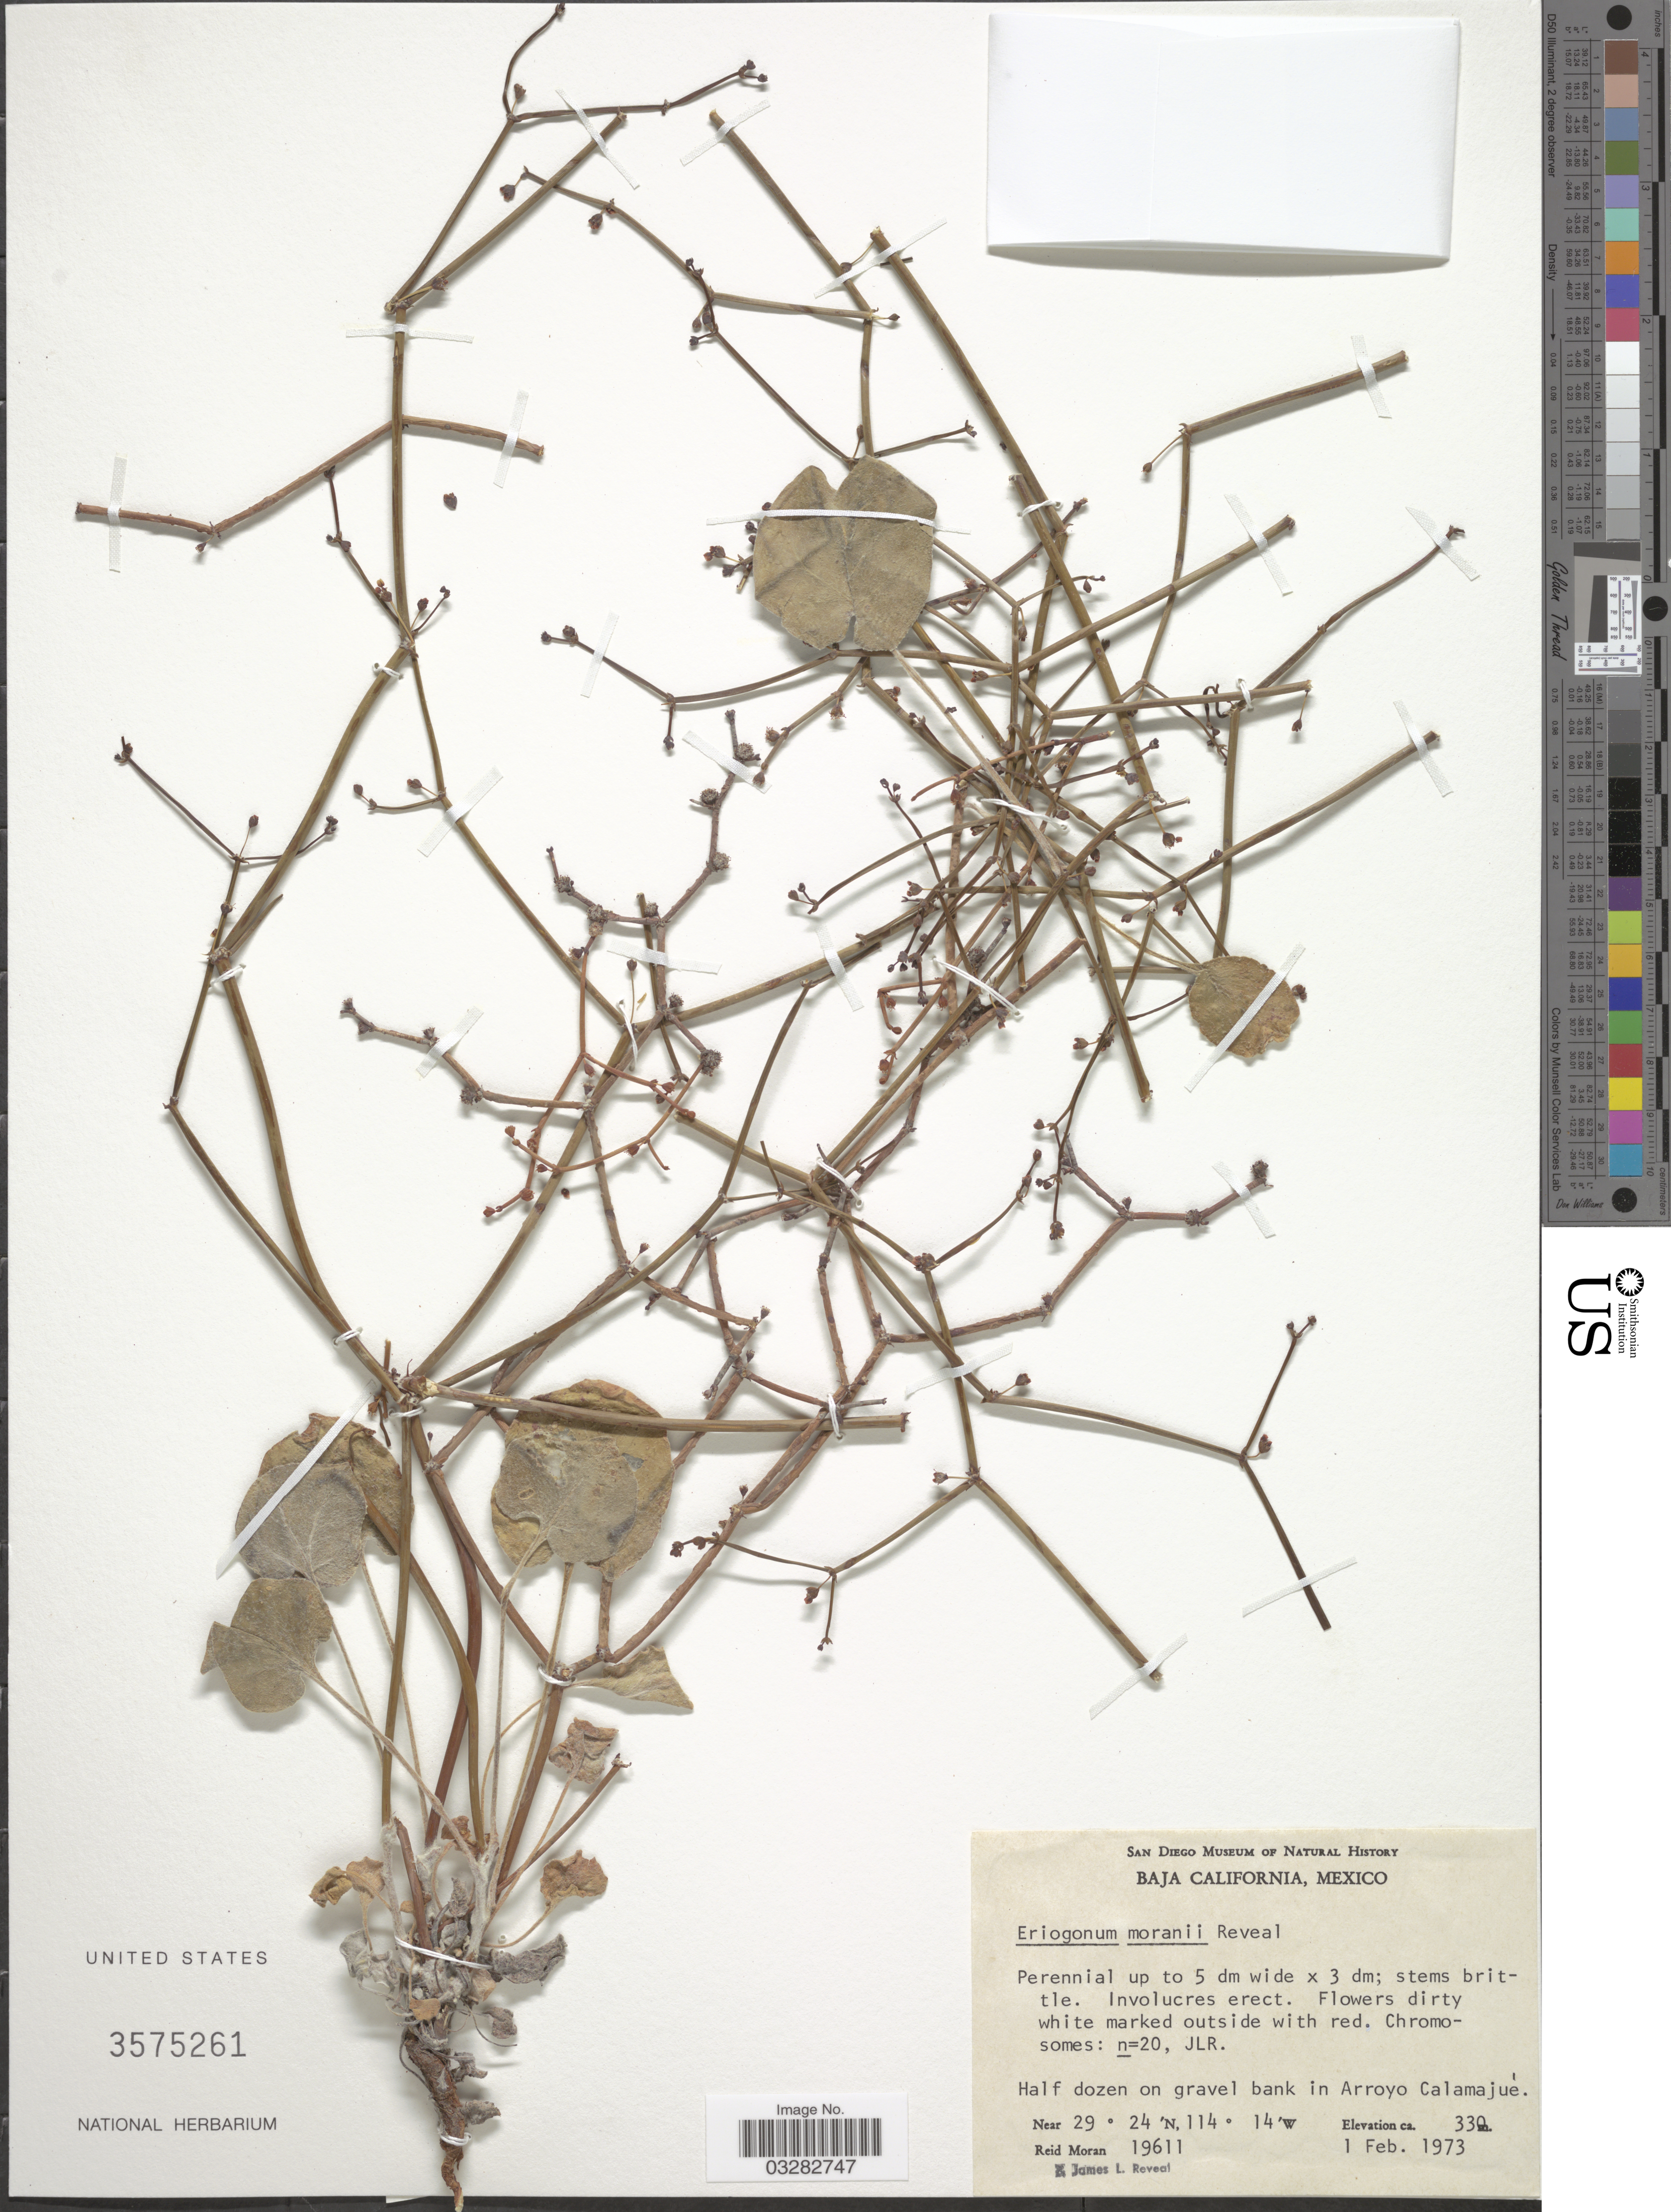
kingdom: Plantae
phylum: Tracheophyta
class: Magnoliopsida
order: Caryophyllales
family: Polygonaceae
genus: Eriogonum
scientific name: Eriogonum moranii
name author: Reveal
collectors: R. V. Moran & J. L. Reveal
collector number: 19611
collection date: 1973-02-01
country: Mexico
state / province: Baja California Norte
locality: Arroyo Calamajue.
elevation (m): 330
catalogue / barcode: US 3575261